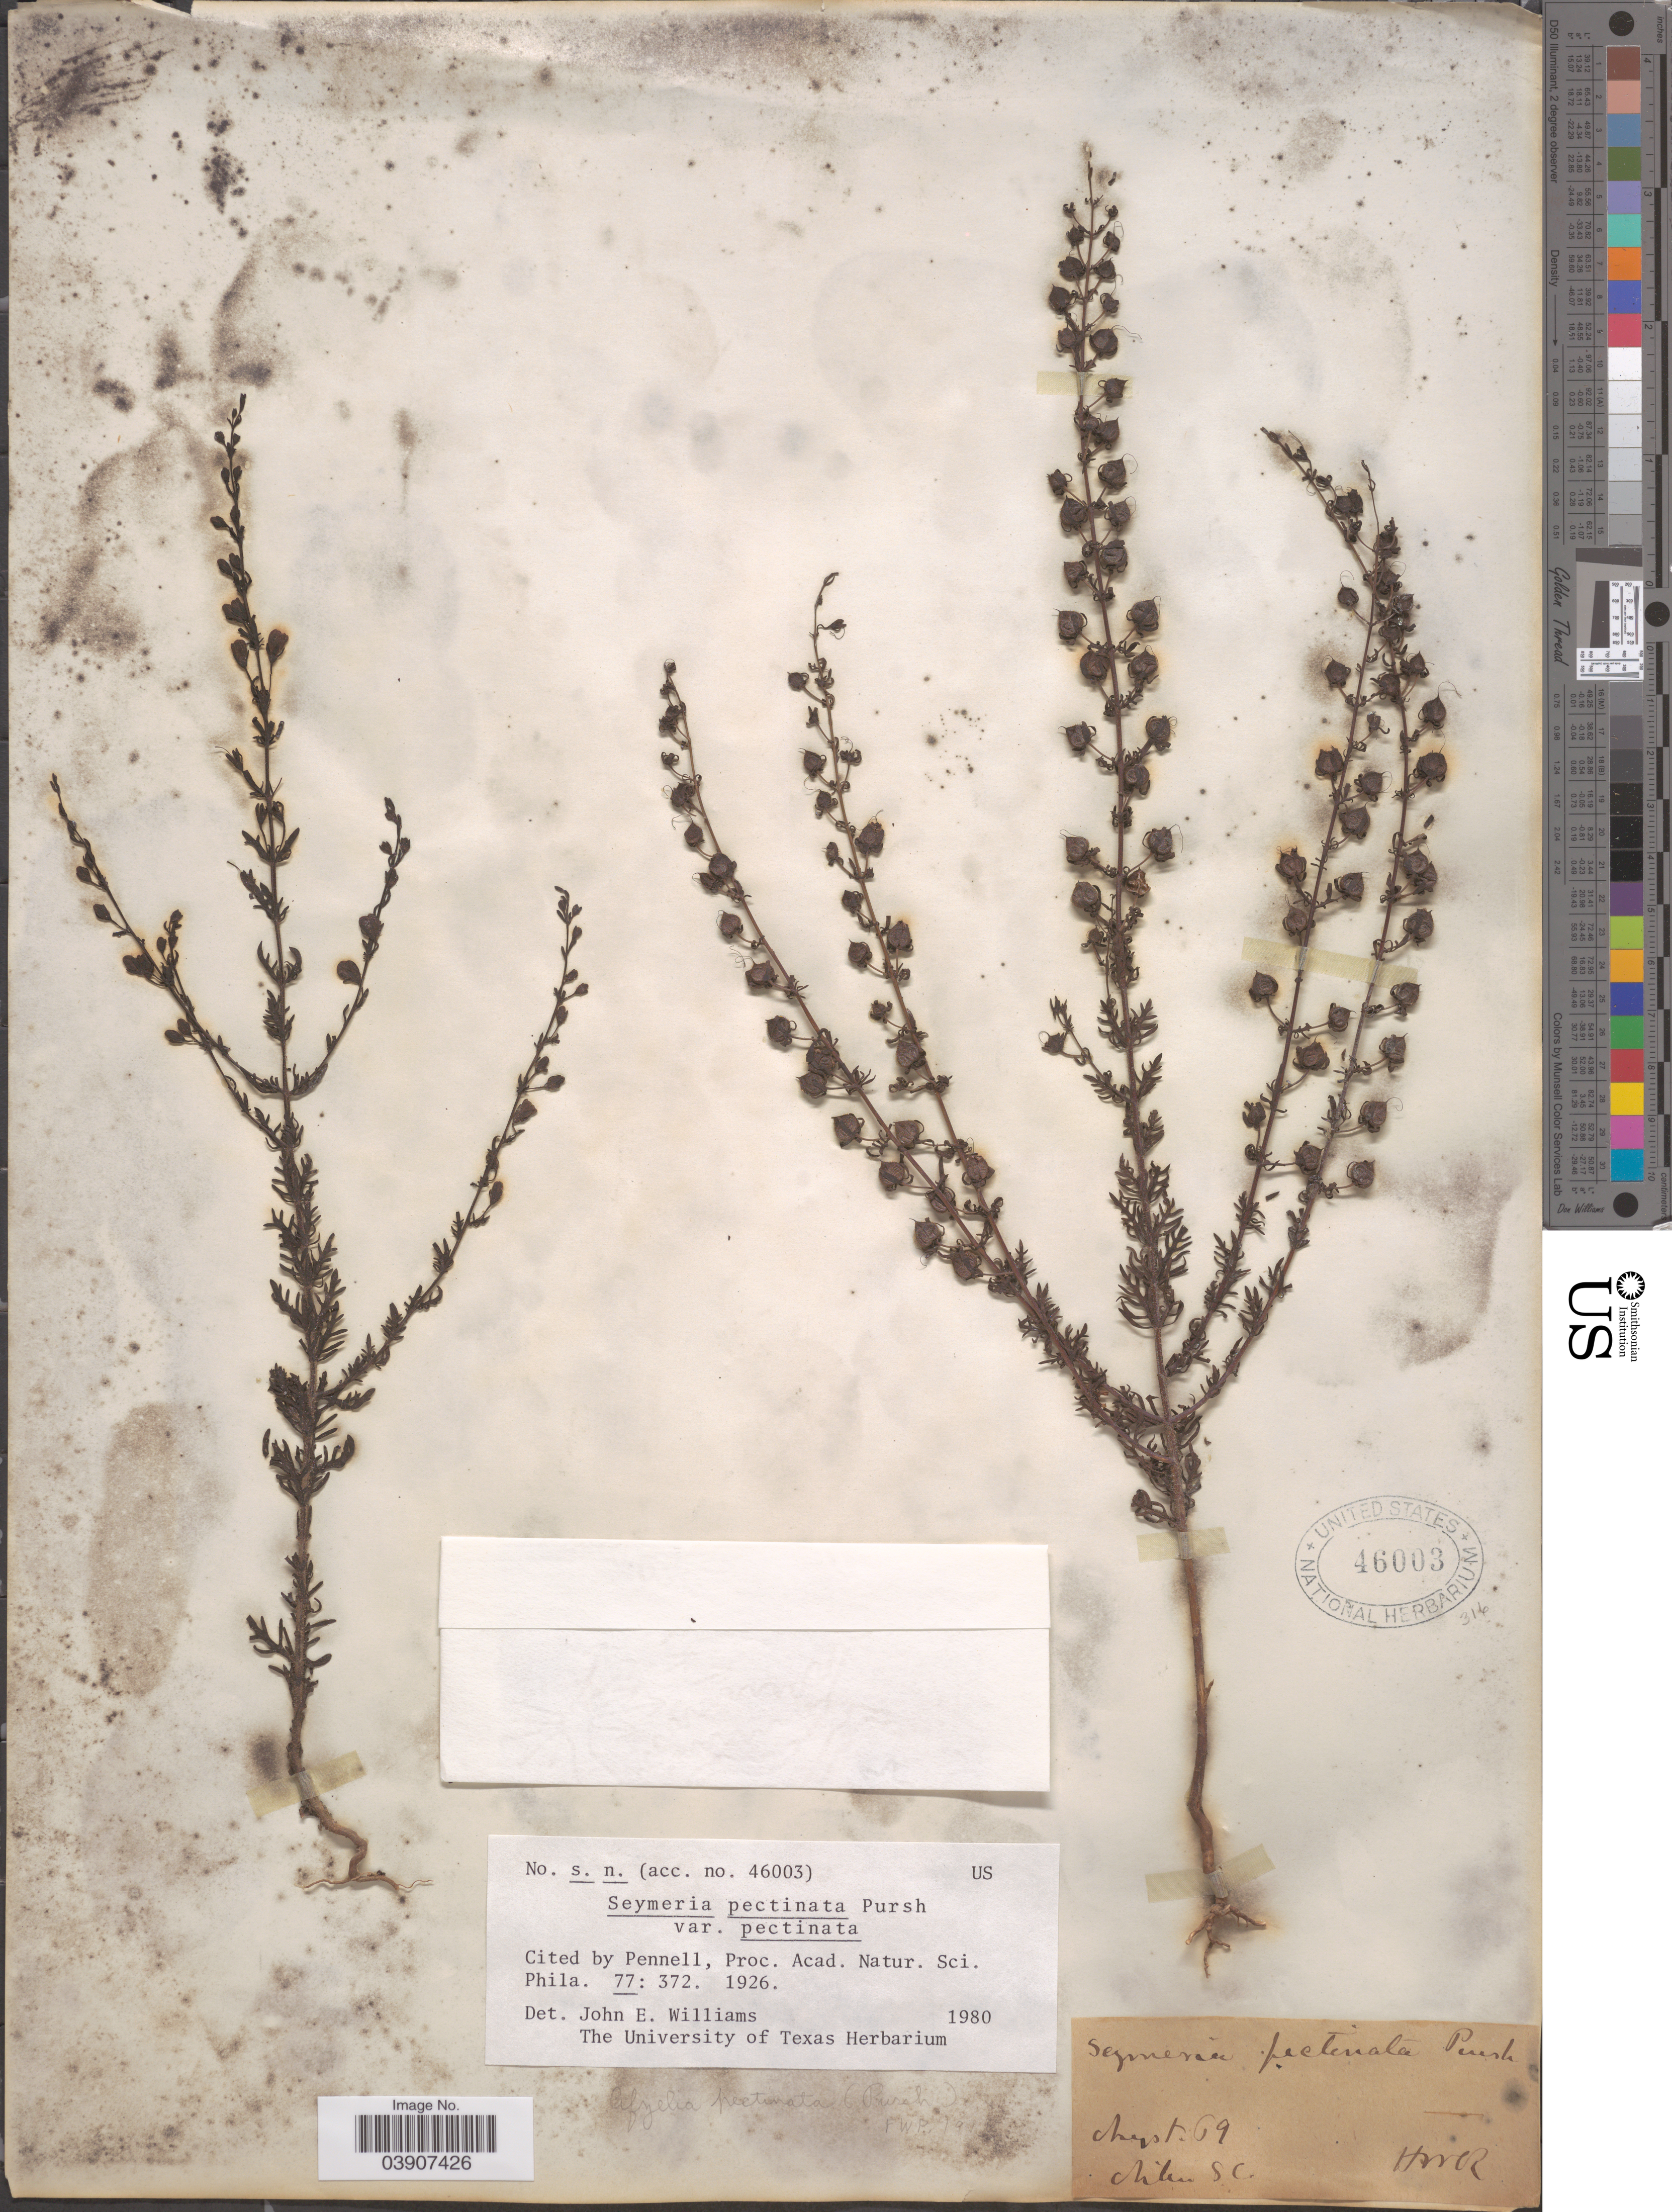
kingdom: Plantae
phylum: Tracheophyta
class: Magnoliopsida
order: Lamiales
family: Orobanchaceae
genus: Seymeria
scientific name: Seymeria pectinata var. pectinata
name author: Pursh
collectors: H. W. R.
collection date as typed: Transcribed d/m/y: /8/69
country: United States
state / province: South Carolina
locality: Aiken.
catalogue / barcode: US 46003